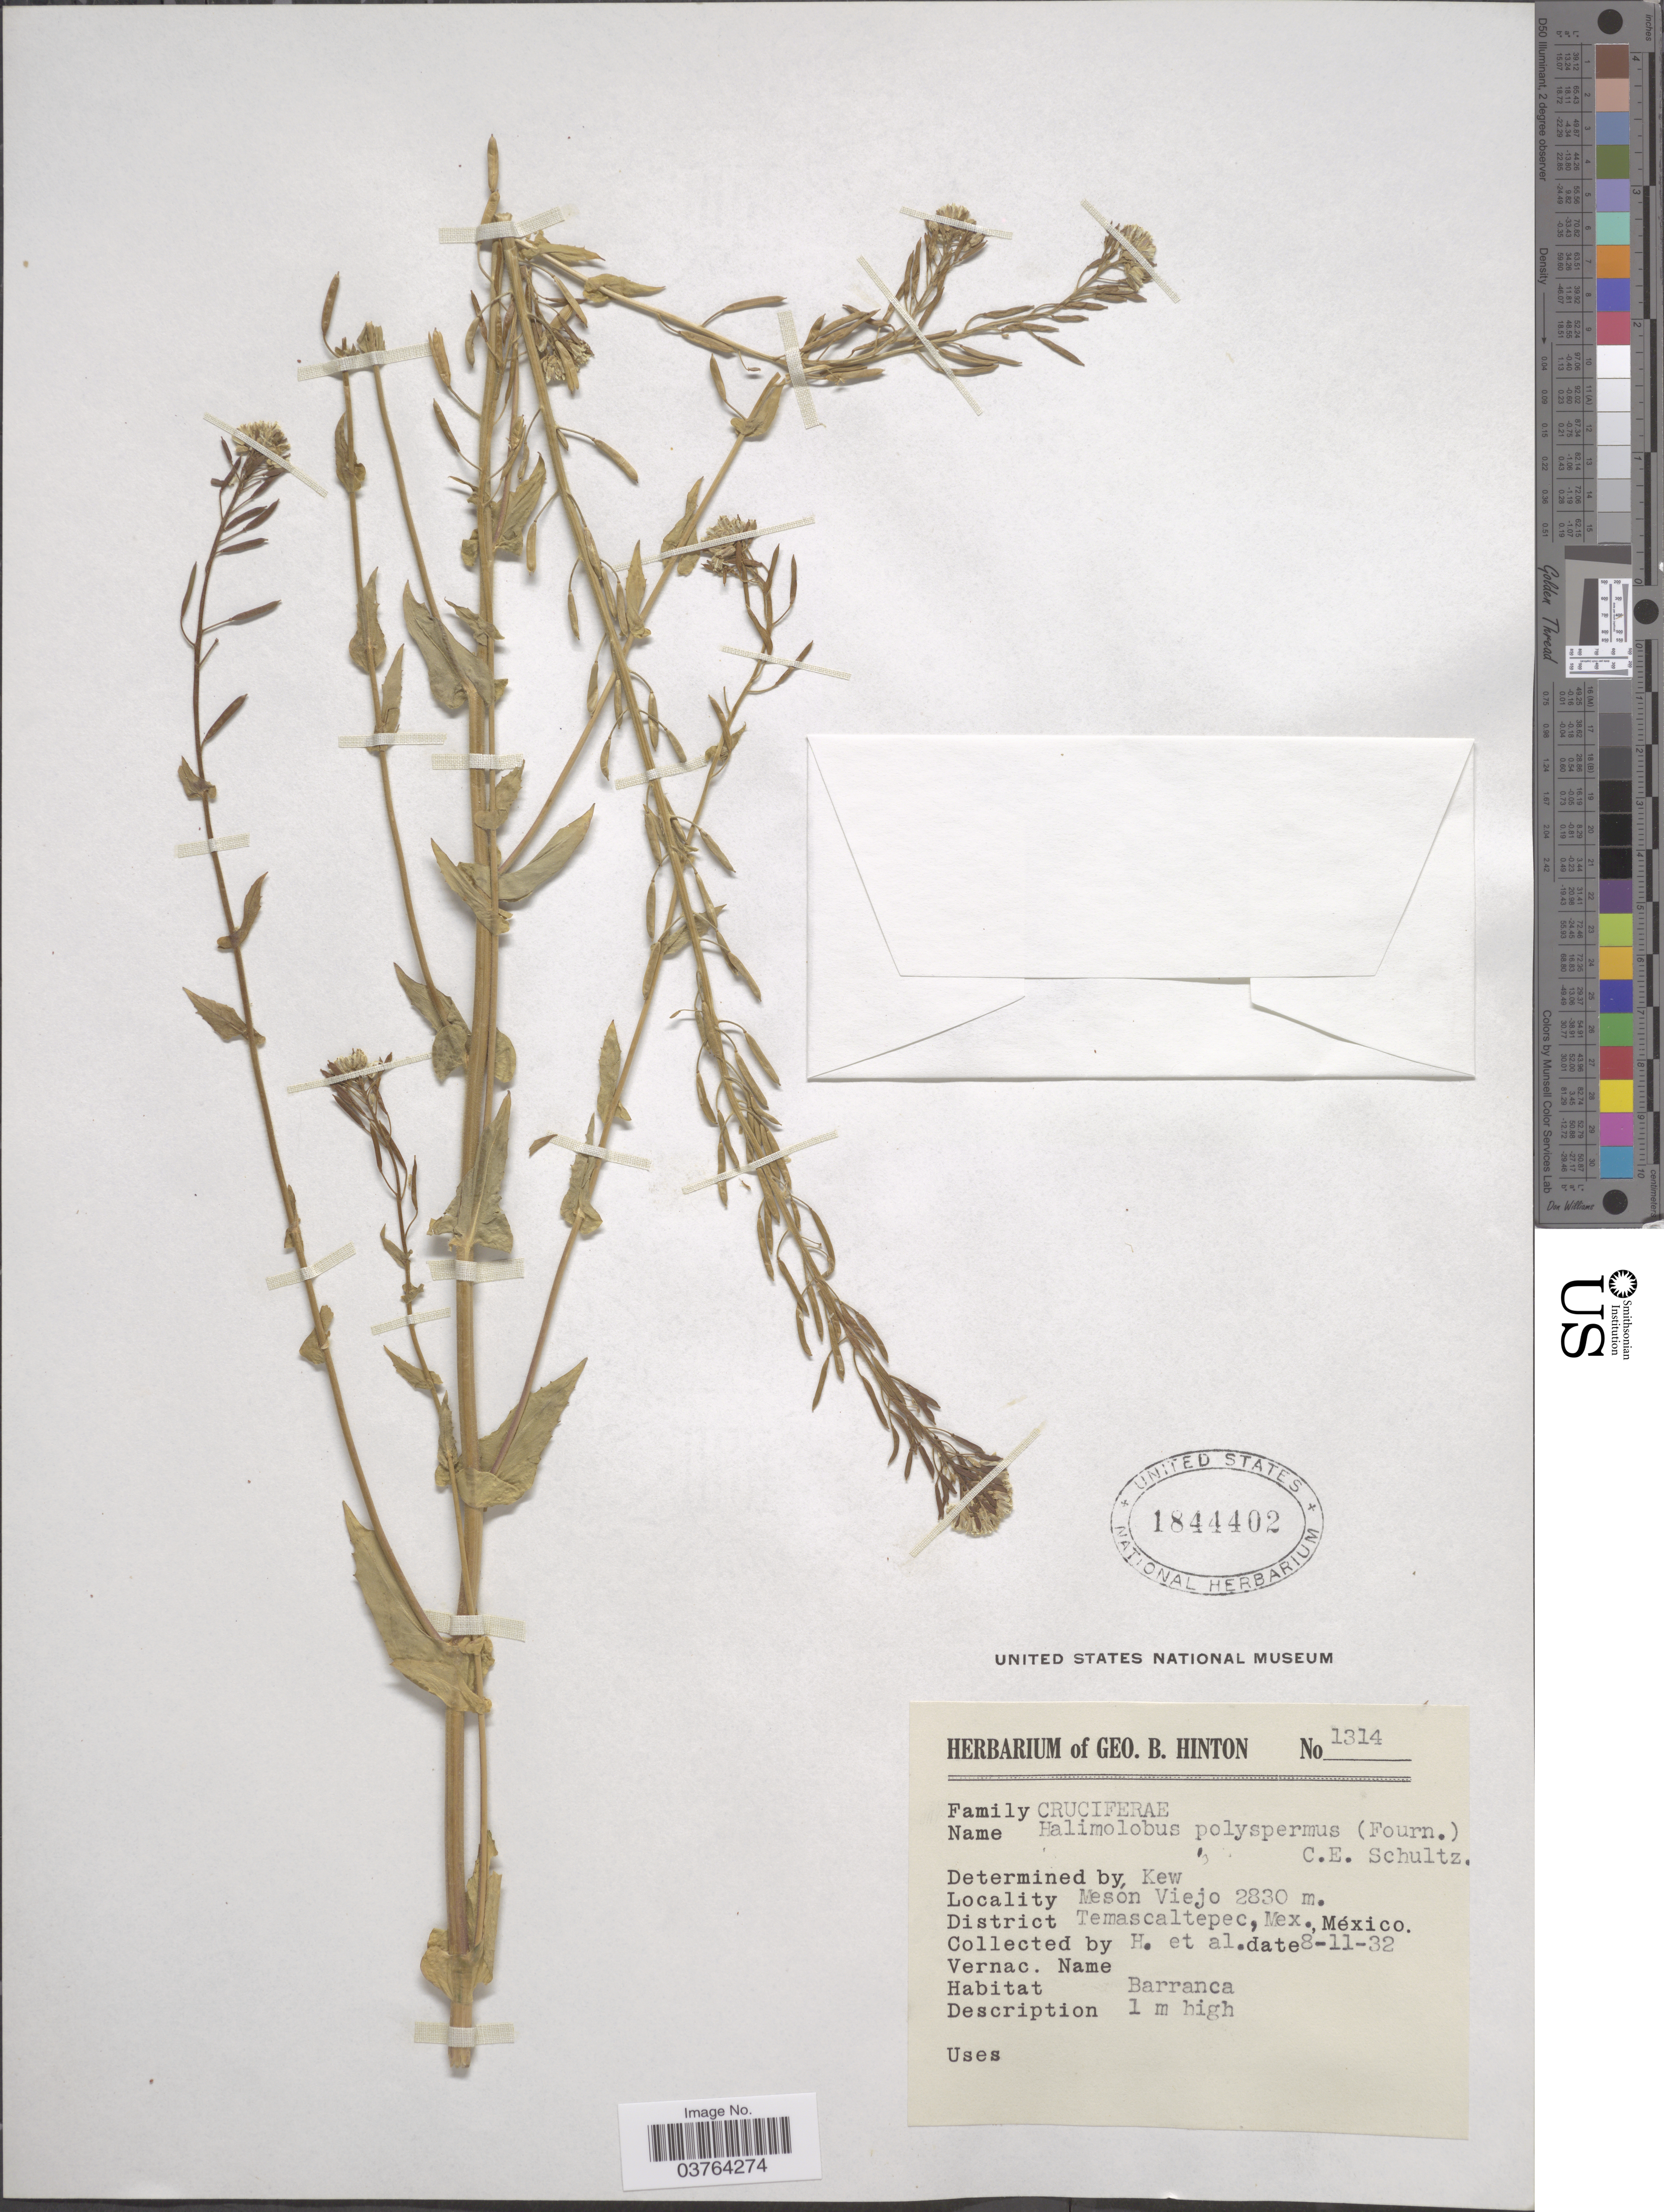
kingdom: Plantae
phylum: Tracheophyta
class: Magnoliopsida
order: Brassicales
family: Brassicaceae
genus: Halimolobos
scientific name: Halimolobos polyspermus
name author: O.E. Schulz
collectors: G. B. Hinton & et al.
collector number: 1314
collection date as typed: Transcribed d/m/y: 8/11/32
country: Mexico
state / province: México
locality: Meson Viejo. District Temascaltepec.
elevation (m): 2830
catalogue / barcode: US 1844402